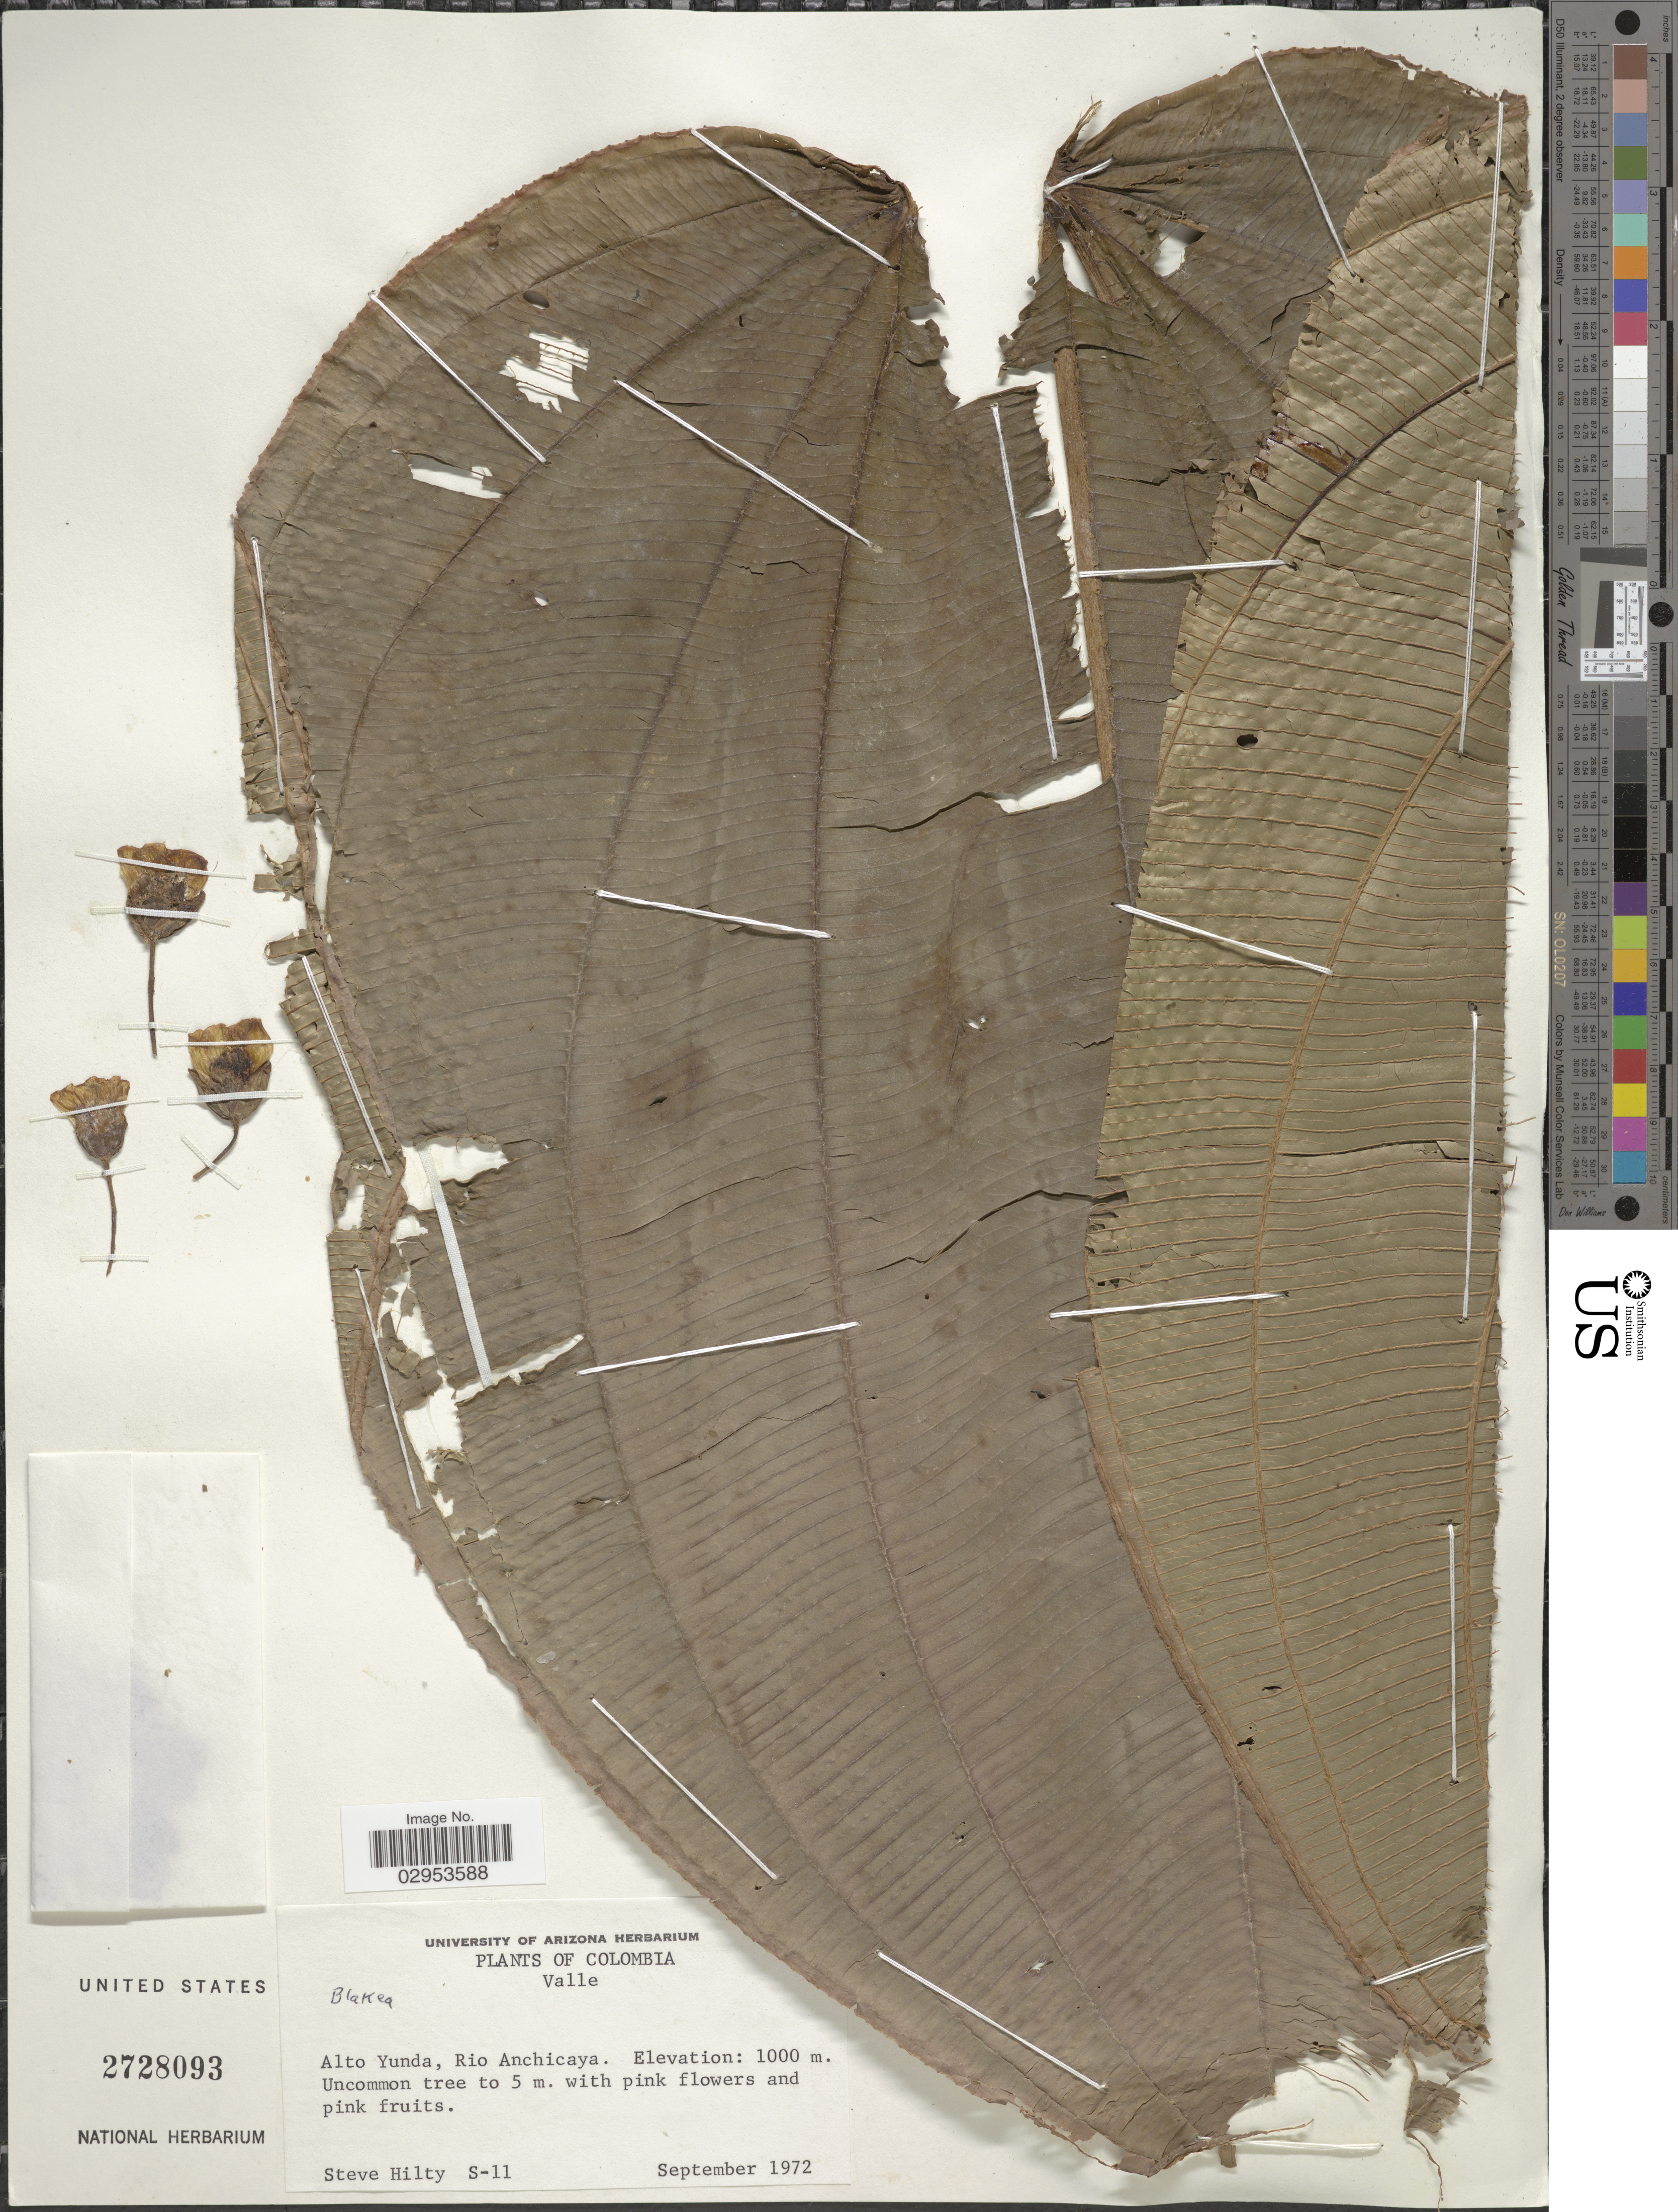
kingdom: Plantae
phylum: Tracheophyta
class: Magnoliopsida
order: Myrtales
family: Melastomataceae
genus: Blakea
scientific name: Blakea sp.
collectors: S. Hilty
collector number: S-11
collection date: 1972-09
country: Colombia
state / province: Valle del Cauca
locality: Valle. Alto Yunda, Rio Anchicaya.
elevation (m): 1000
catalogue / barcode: US 2728093